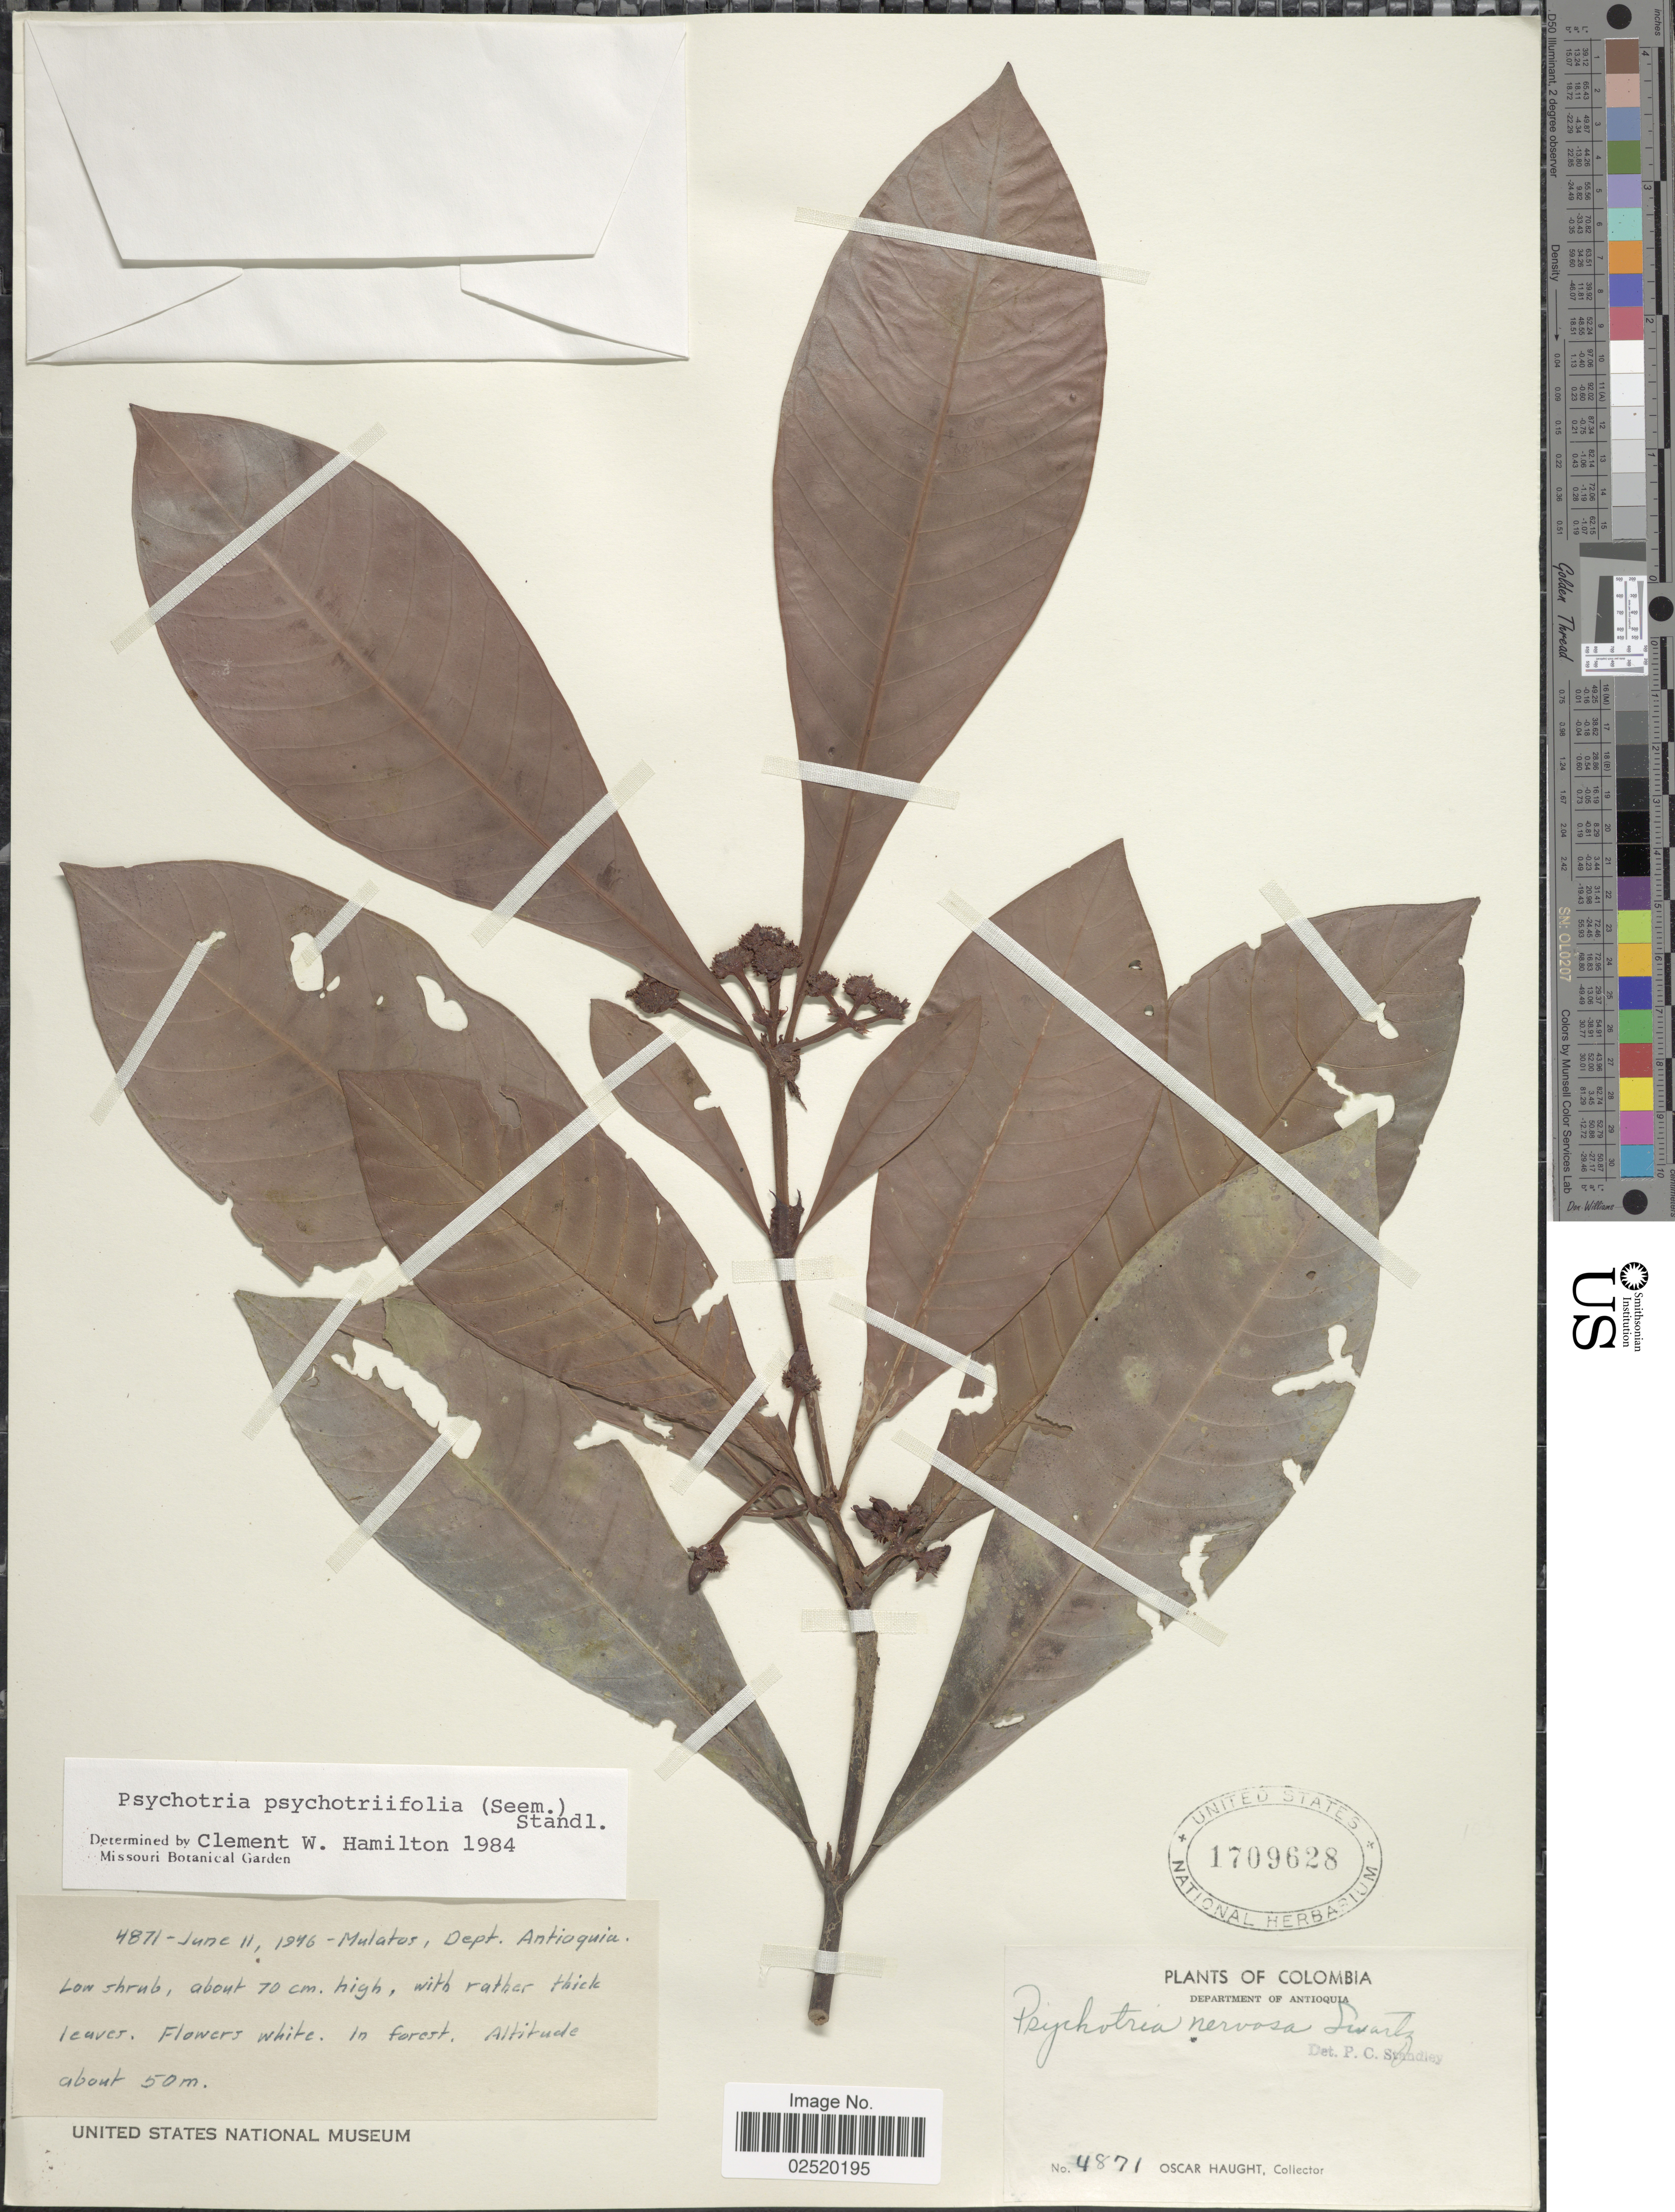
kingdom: Plantae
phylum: Tracheophyta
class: Magnoliopsida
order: Gentianales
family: Rubiaceae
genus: Psychotria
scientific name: Psychotria psychotriaefolia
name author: (Seem.) Standl.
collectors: O. L. Haught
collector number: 4871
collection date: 1946-06-11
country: Colombia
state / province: Antioquia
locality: Mulatos,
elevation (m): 50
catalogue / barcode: US 1709628